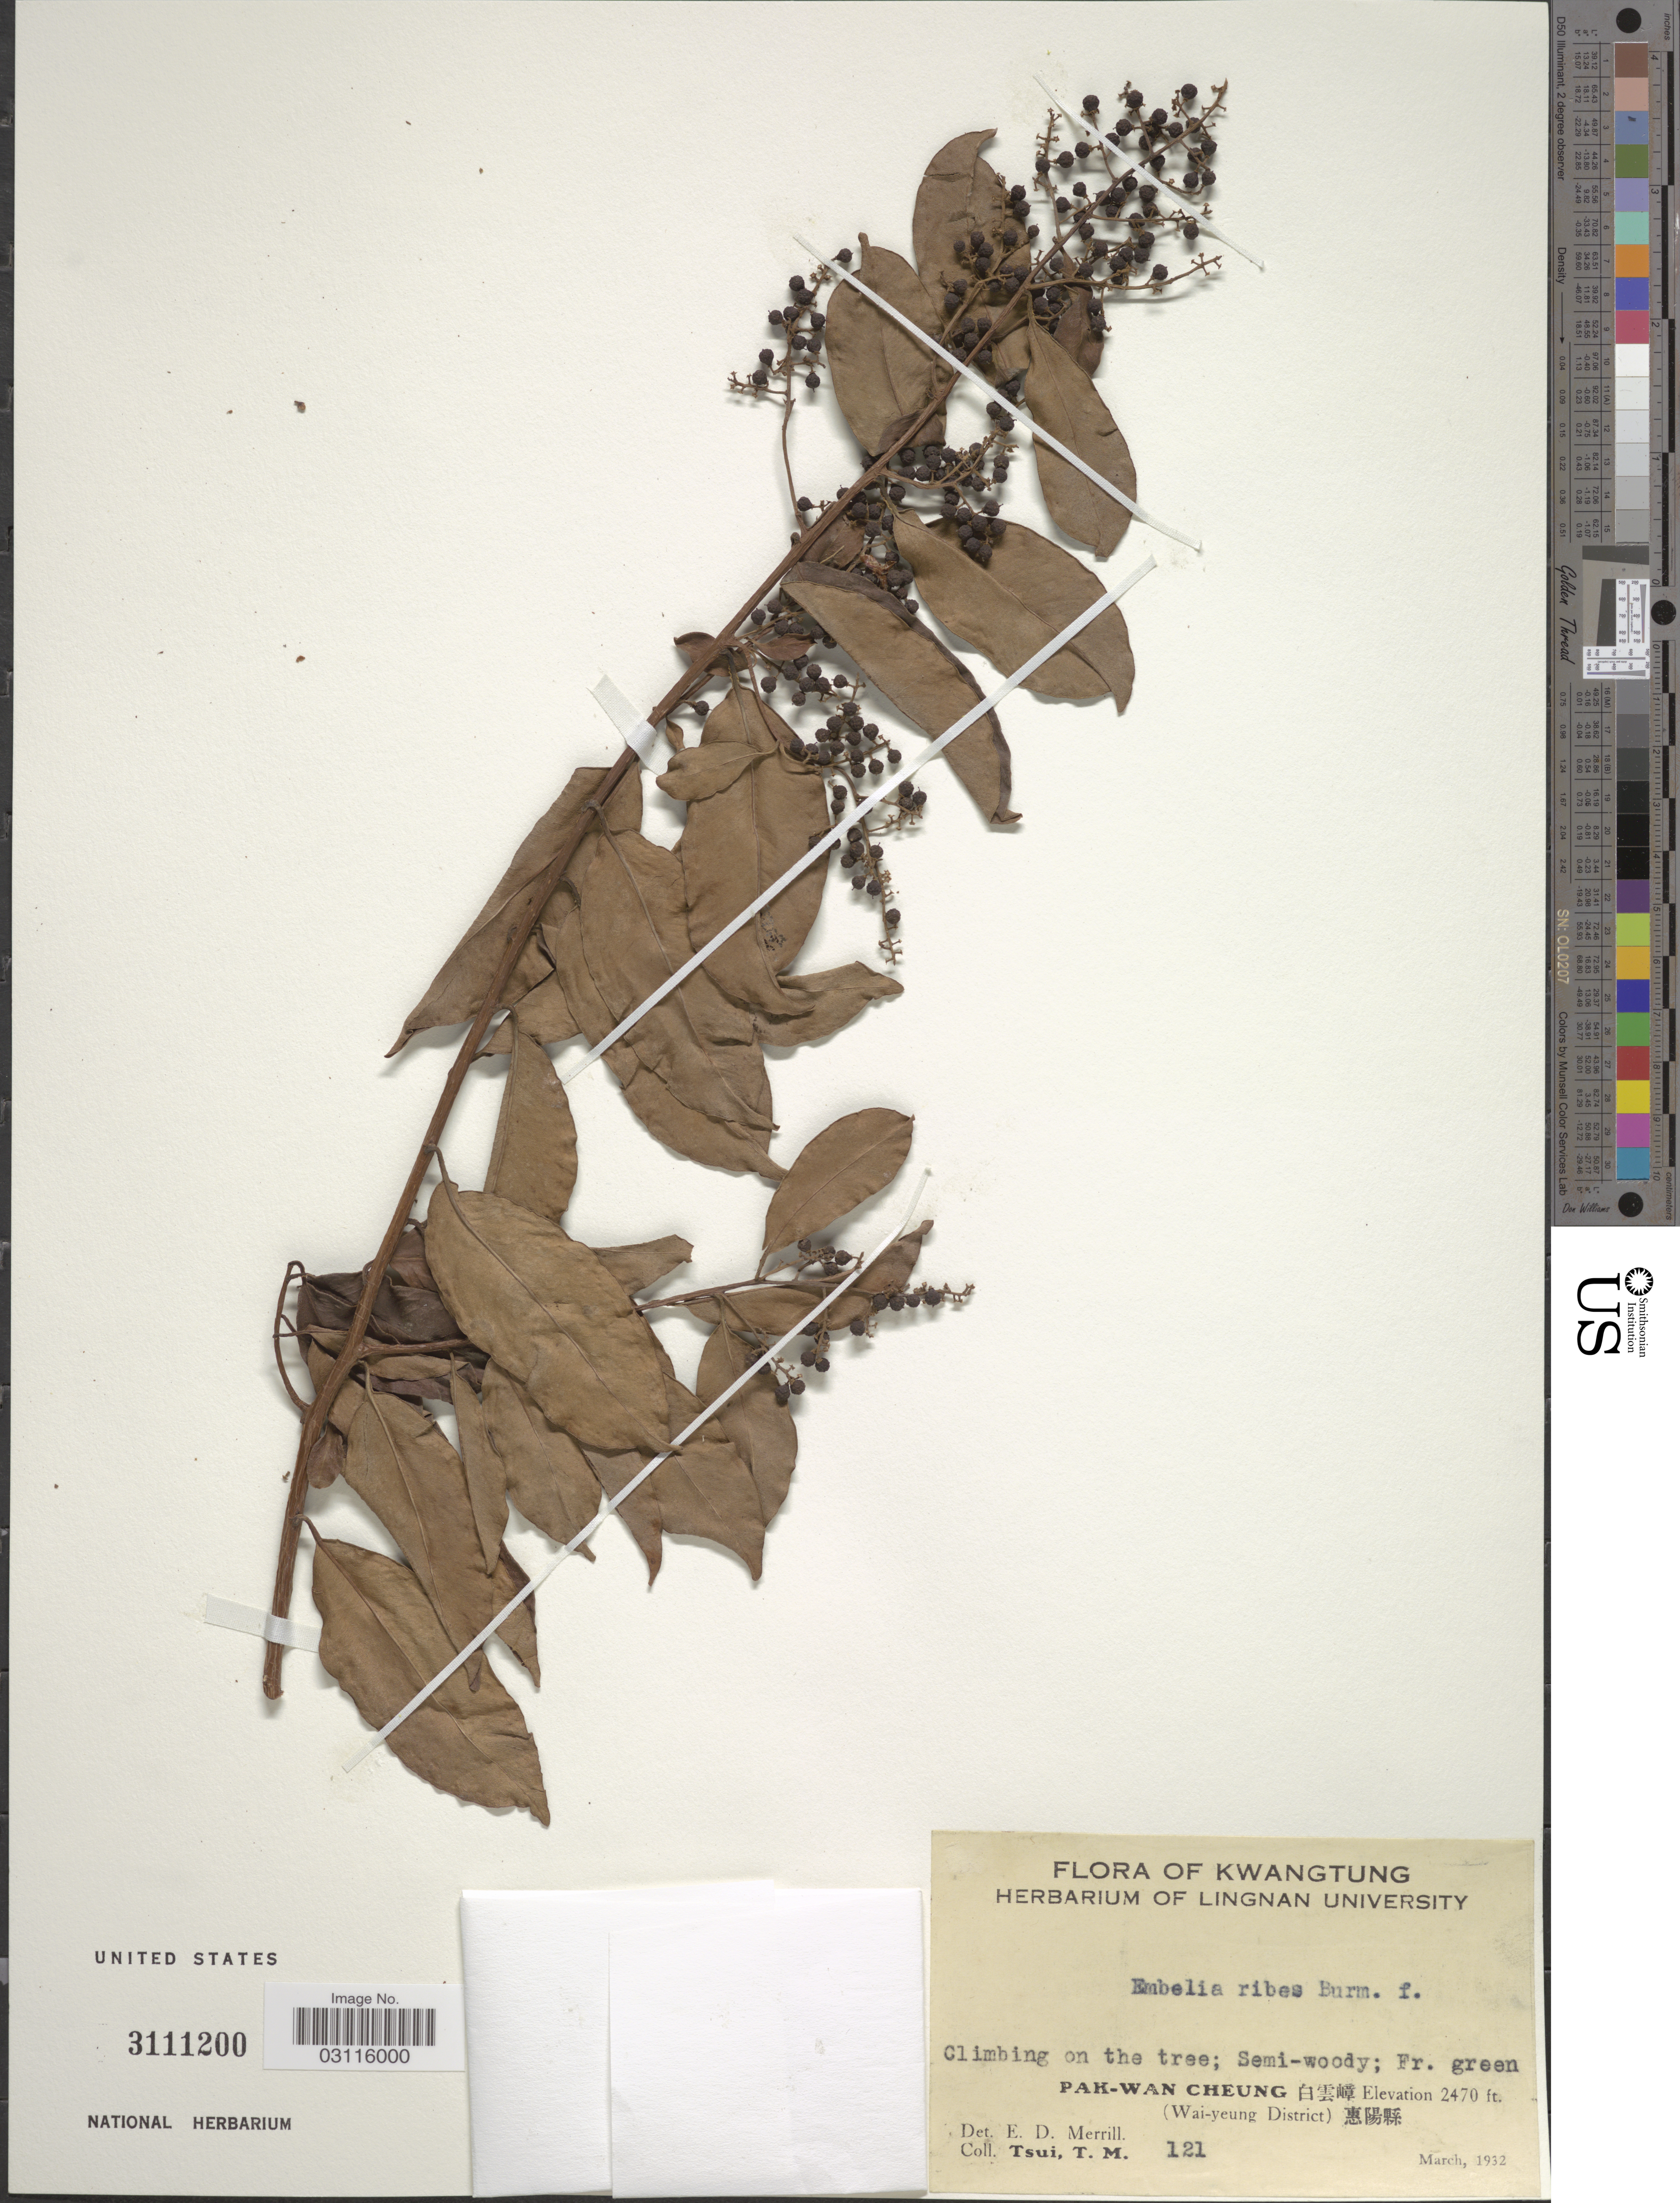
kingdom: Plantae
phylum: Tracheophyta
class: Magnoliopsida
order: Ericales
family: Primulaceae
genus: Embelia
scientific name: Embelia ribes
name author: Burm. f.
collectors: T. Tsui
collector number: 121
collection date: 1932-03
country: China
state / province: Guangdong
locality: Kwangtung, Pak-Wan Cheung X, (Wai-yeung District) X.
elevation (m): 753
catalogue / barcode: US 3111200